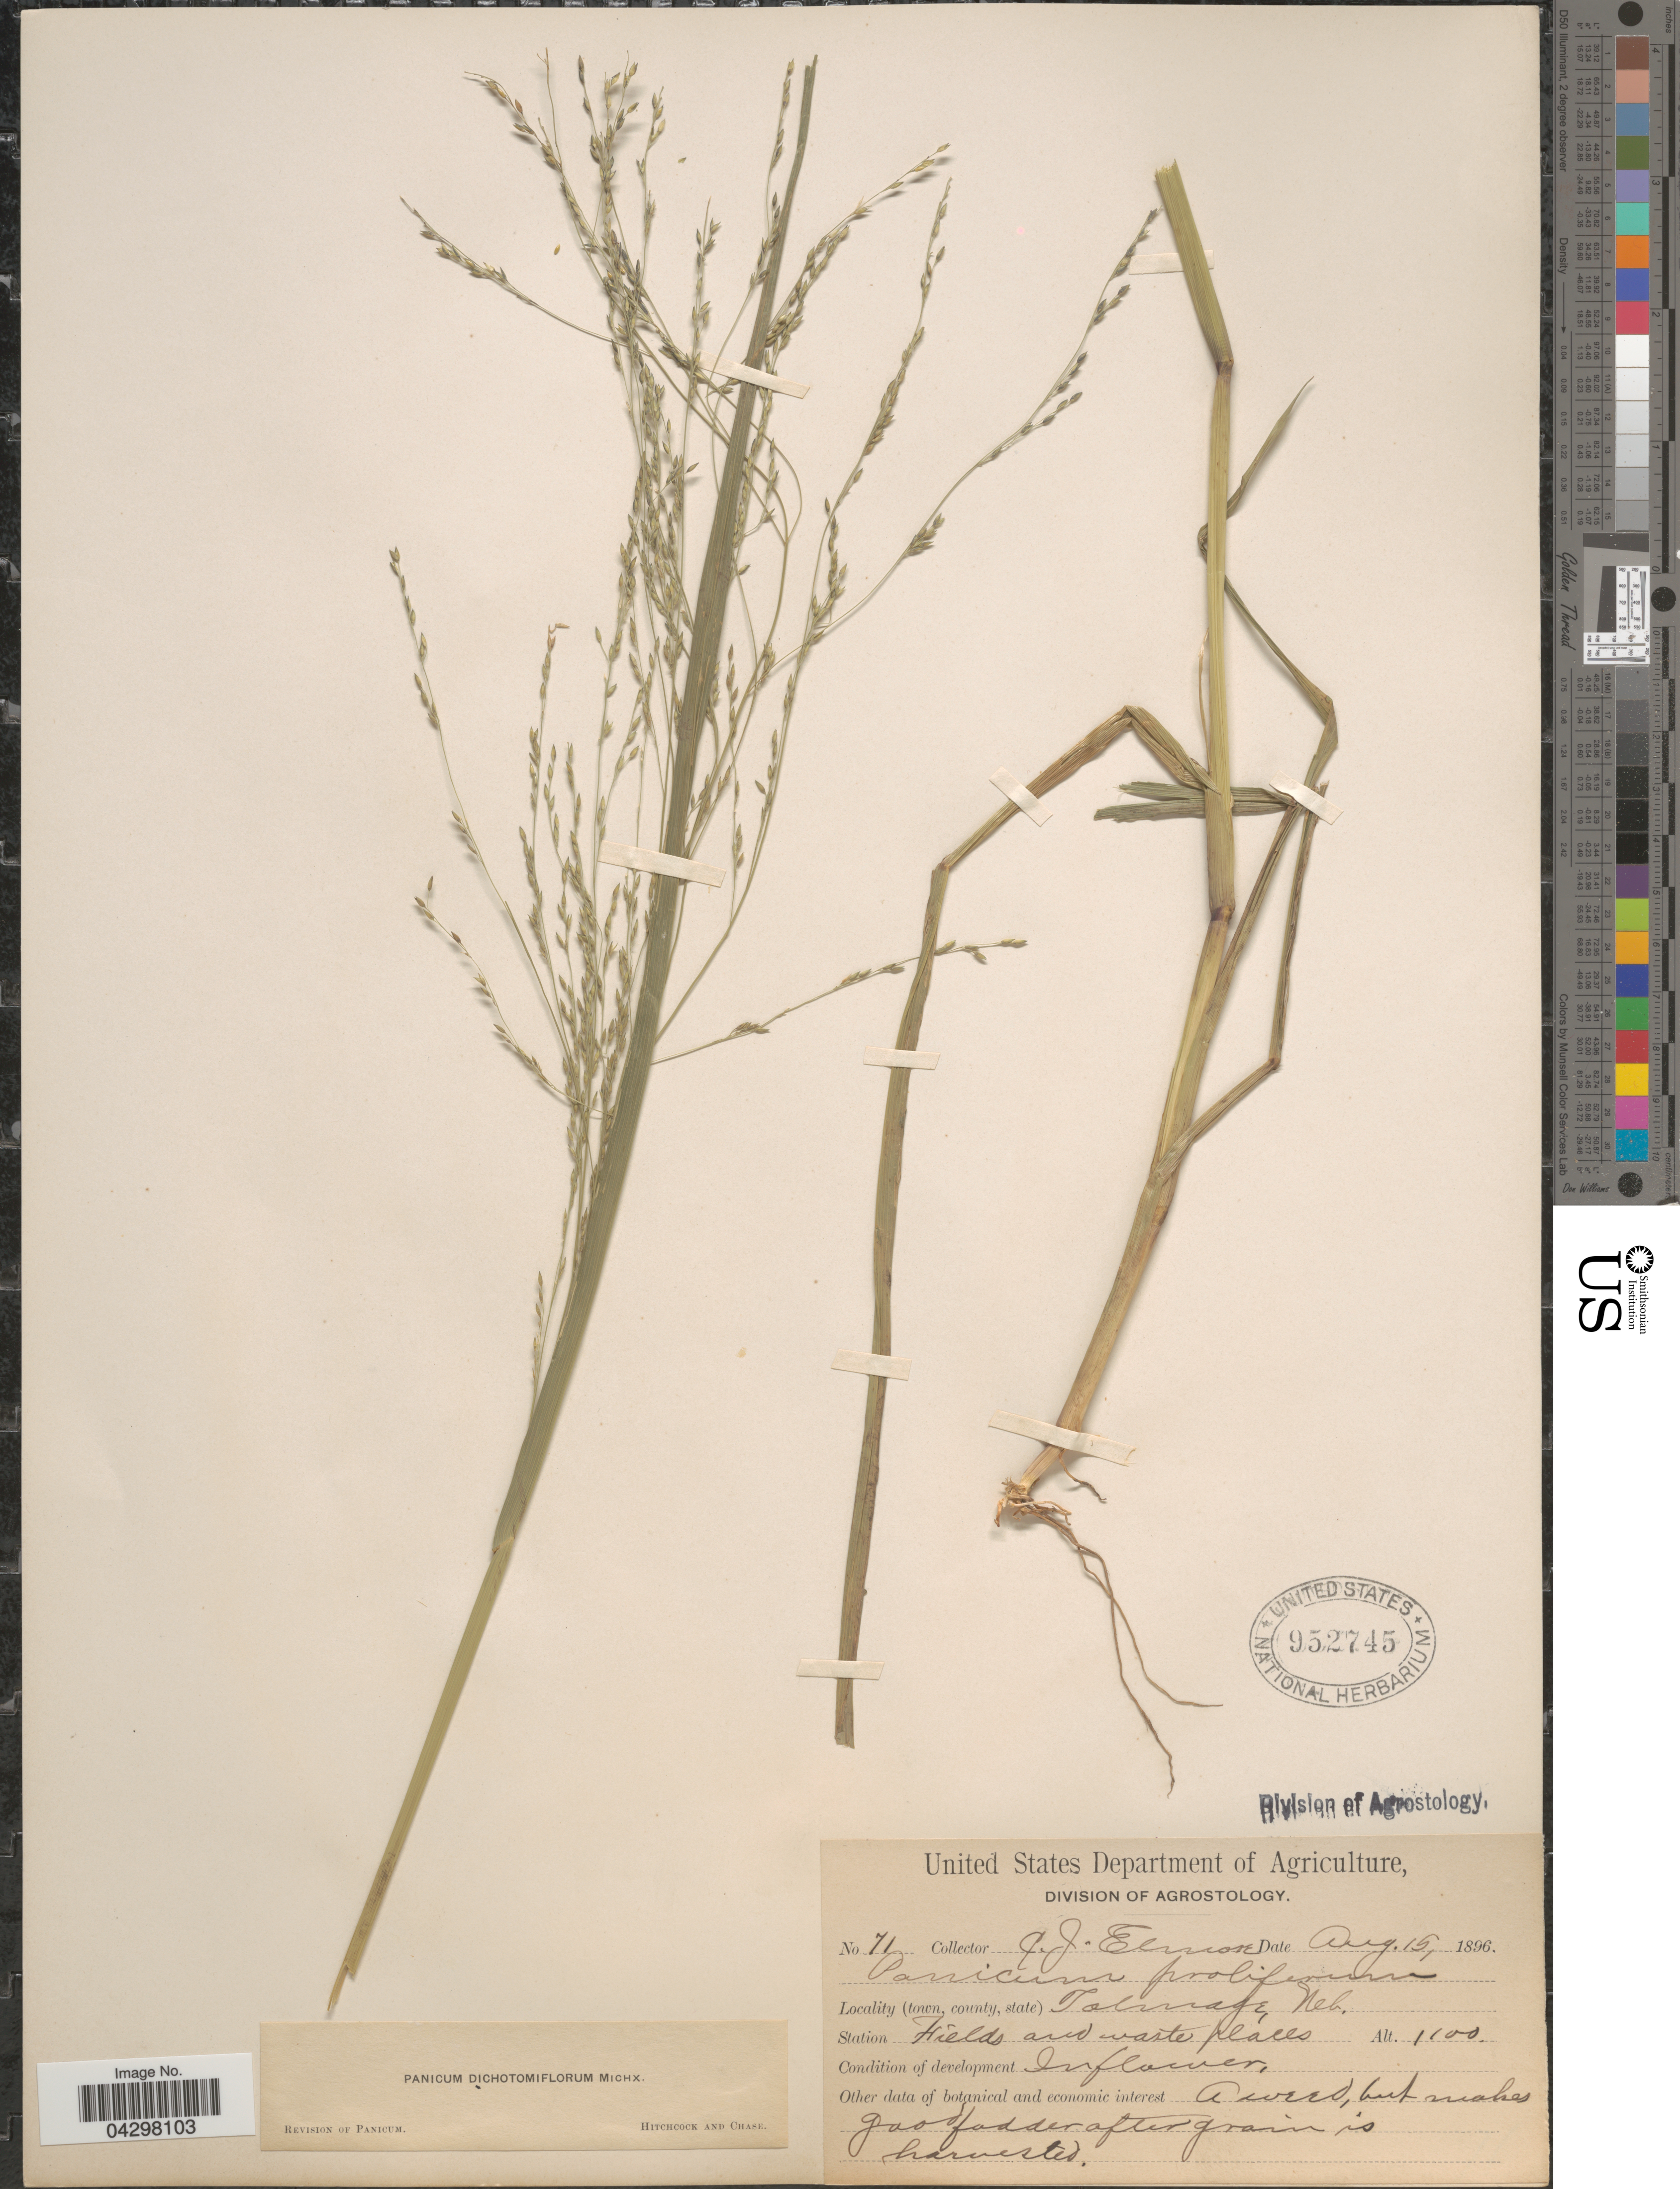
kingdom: Plantae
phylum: Tracheophyta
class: Liliopsida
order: Poales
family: Poaceae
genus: Panicum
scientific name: Panicum dichotomiflorum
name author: Michx.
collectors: C. Elmore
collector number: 71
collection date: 1896-08-15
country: United States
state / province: Nebraska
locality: Talmage.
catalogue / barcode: US 952745